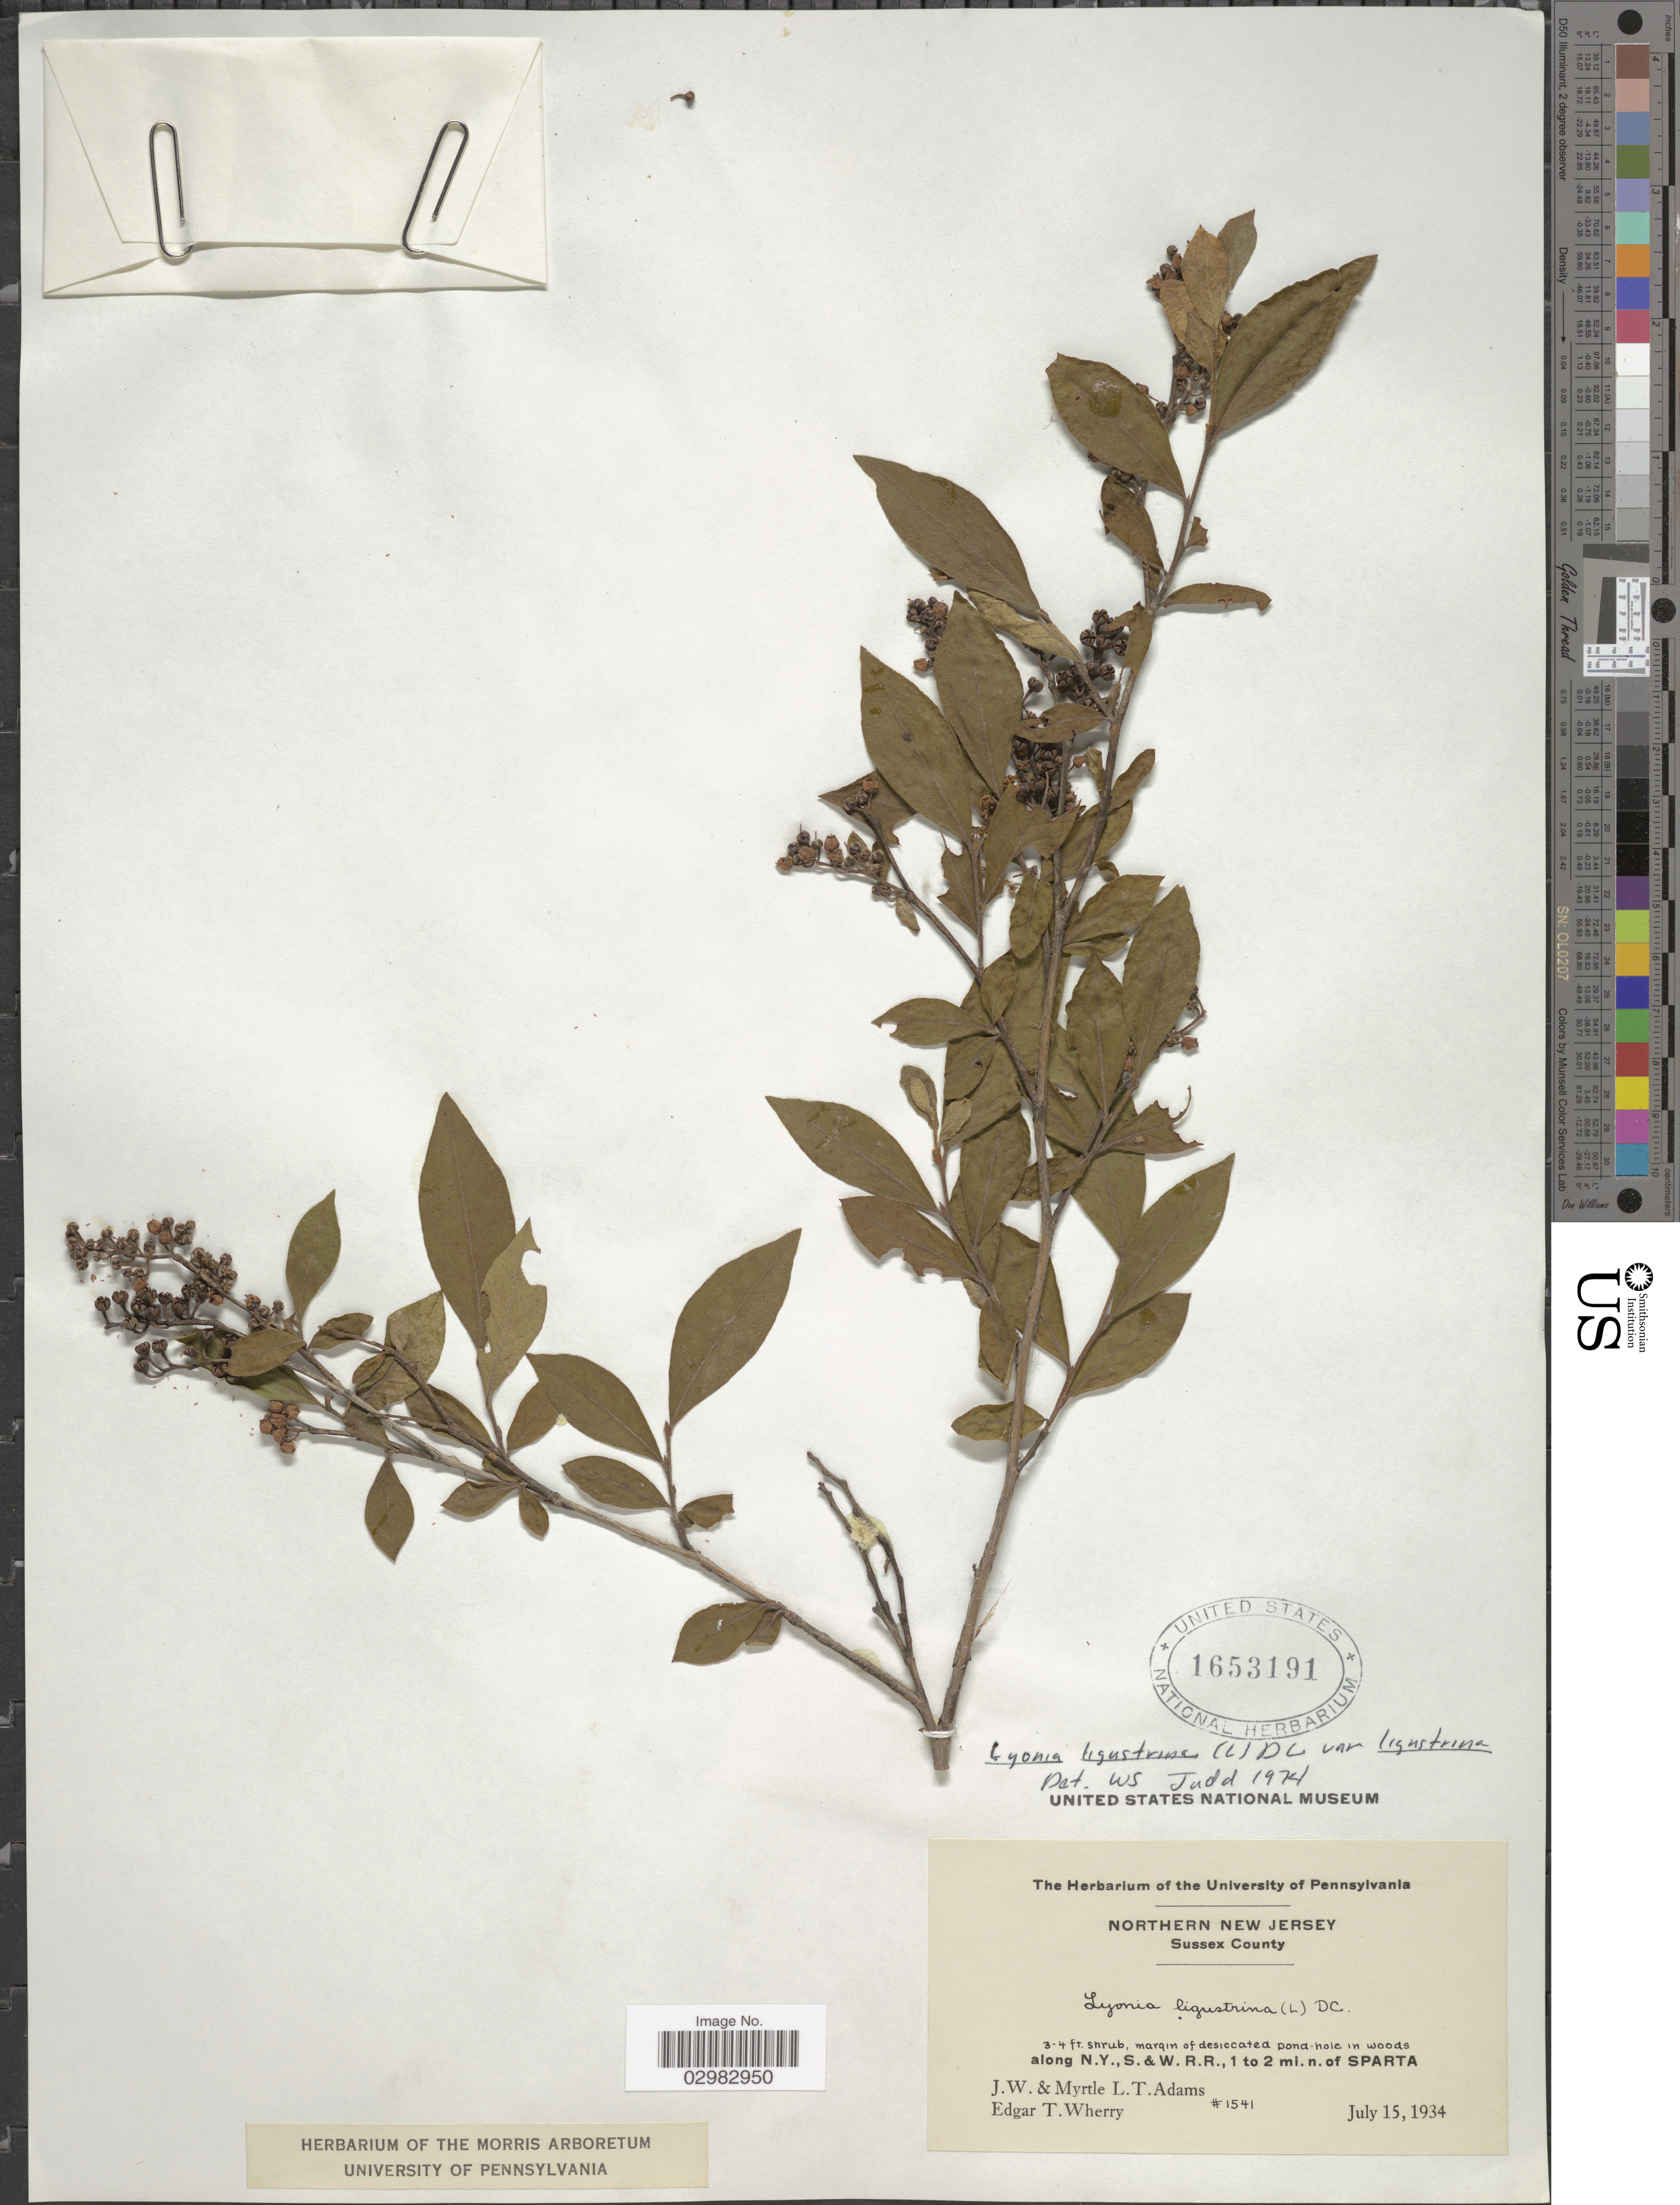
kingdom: Plantae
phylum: Tracheophyta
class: Magnoliopsida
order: Ericales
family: Ericaceae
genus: Lyonia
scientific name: Lyonia ligustrina var. ligustrina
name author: (L.) DC.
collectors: J. Adams, M. Adams & E. T. Wherry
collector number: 1541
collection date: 1934-07-15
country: United States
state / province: New Jersey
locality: Northern New Jersey, Sussex County, along N.Y., S. & W.R.R., 1 to 2 mi. n. of Sparta.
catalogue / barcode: US 1653191